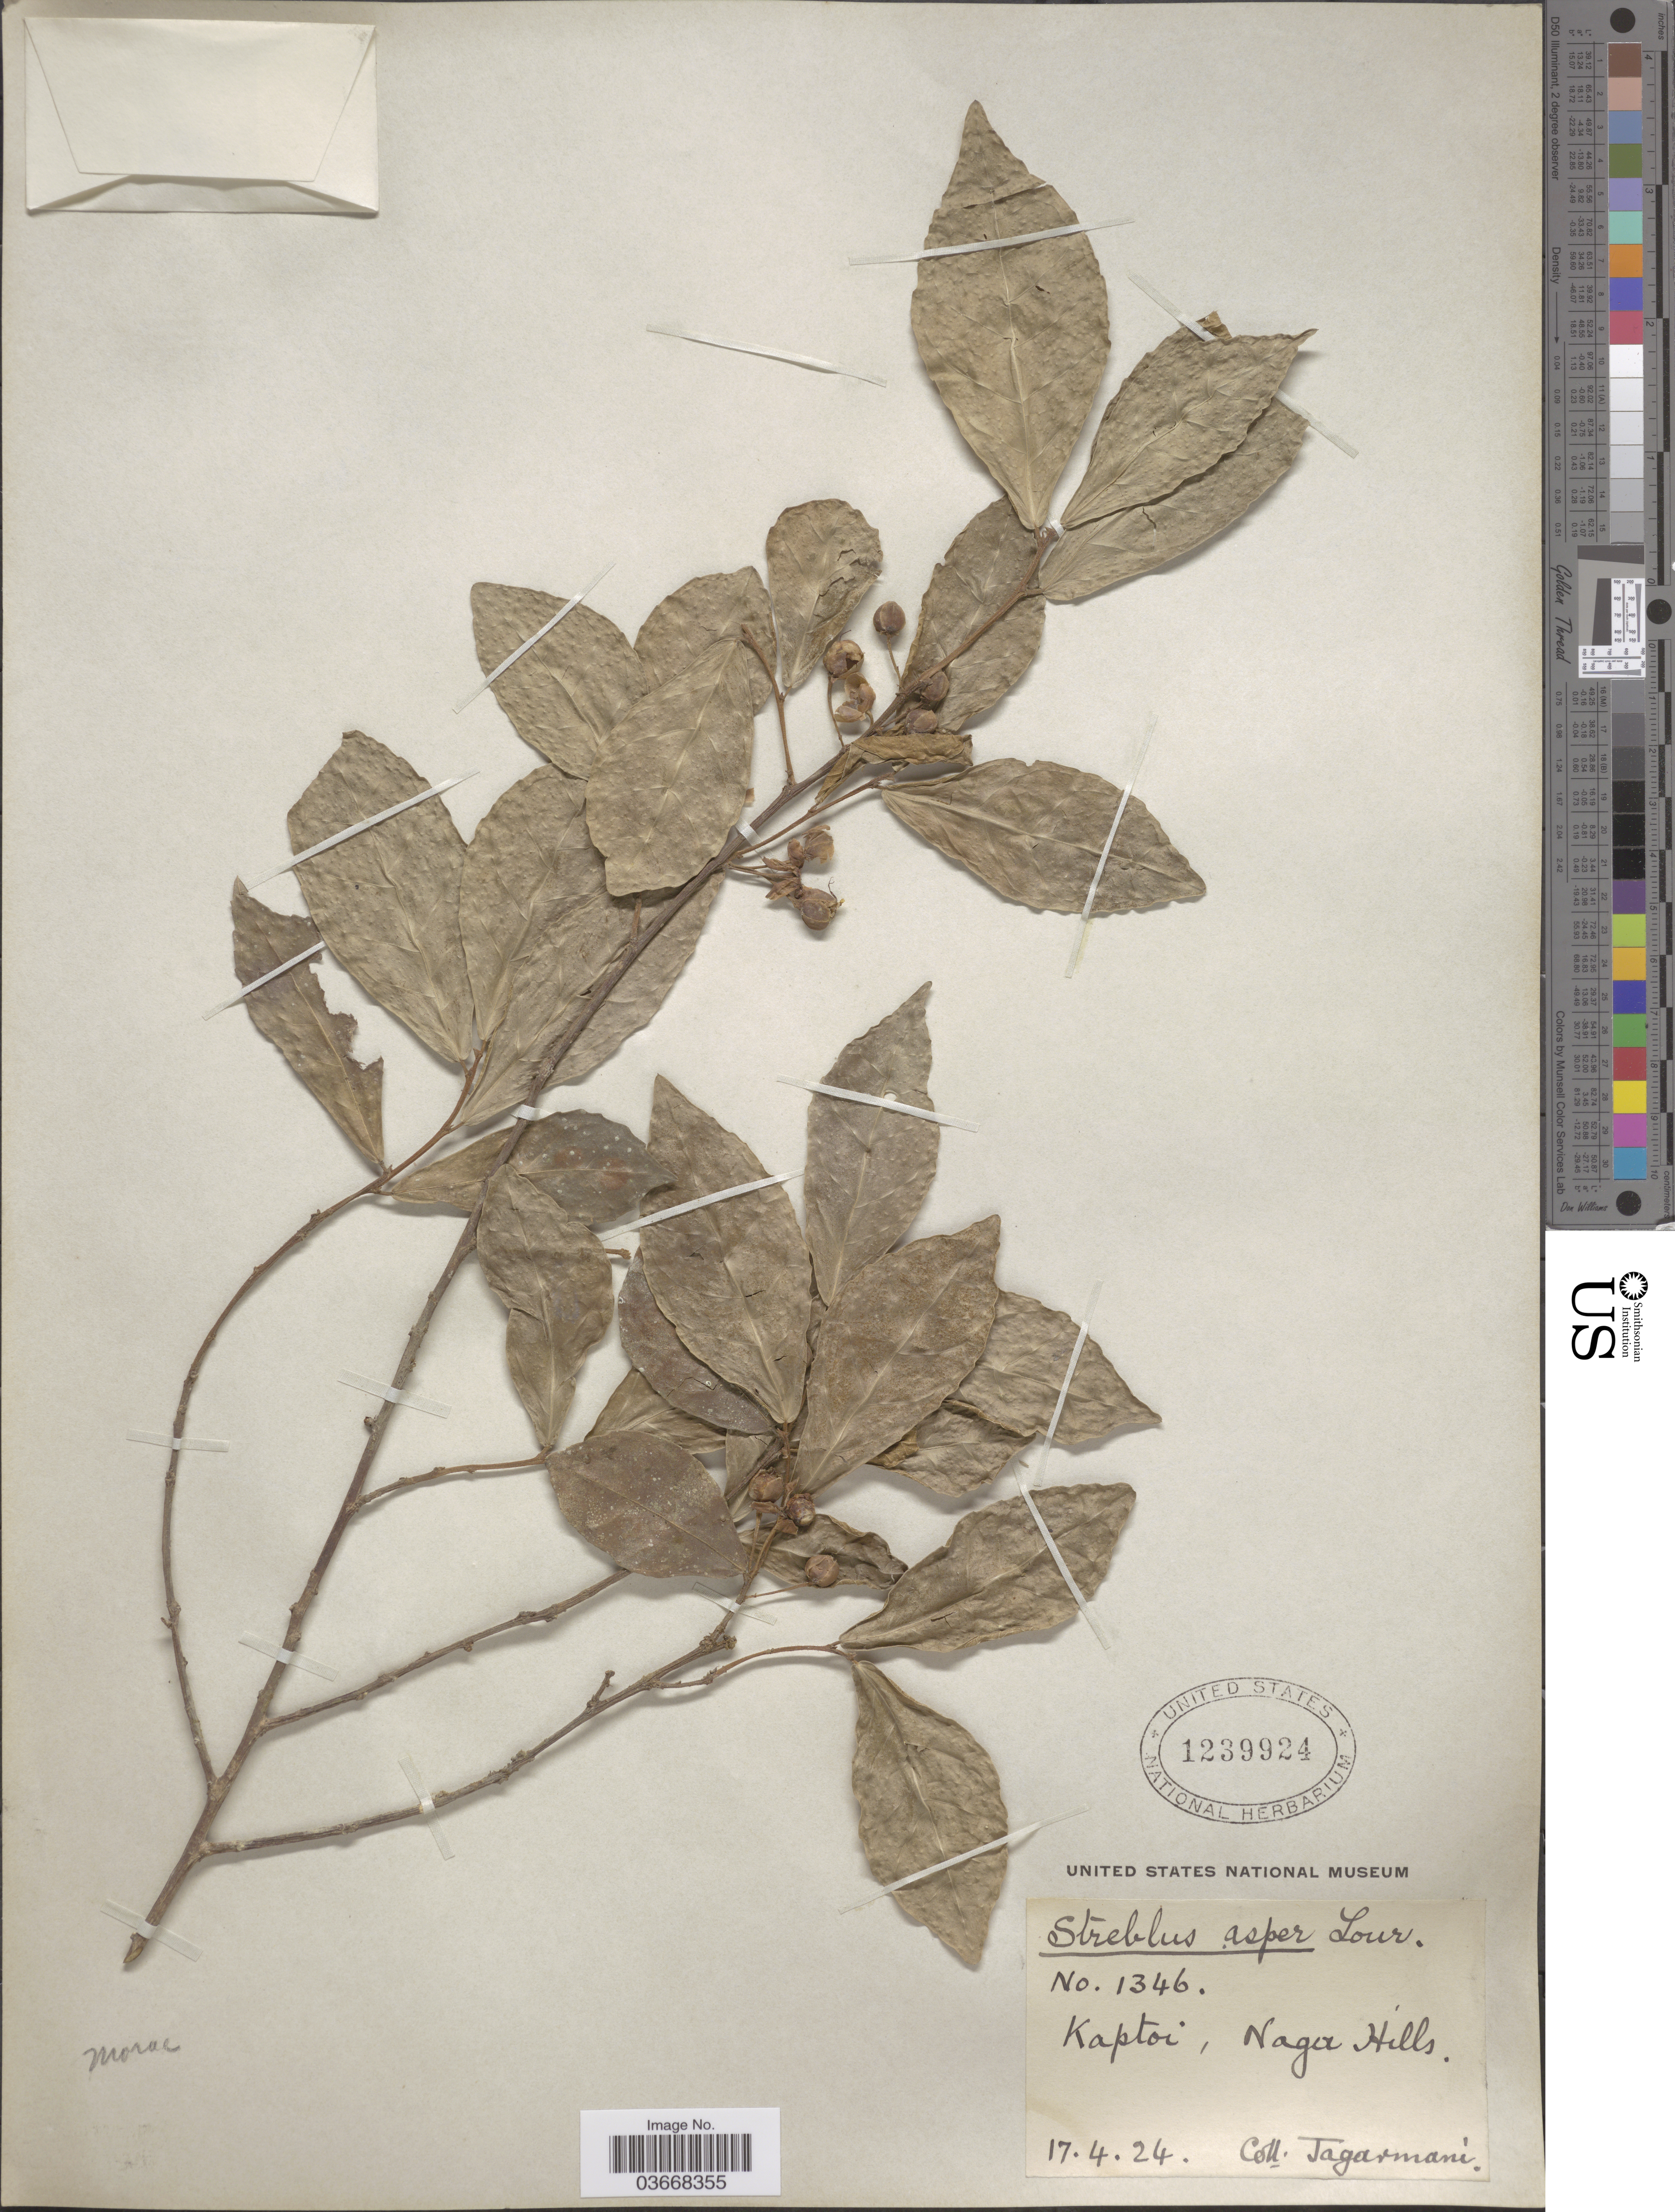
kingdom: Plantae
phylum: Tracheophyta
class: Magnoliopsida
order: Rosales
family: Moraceae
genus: Streblus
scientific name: Streblus asper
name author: Lour.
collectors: -. Jagarmani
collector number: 1346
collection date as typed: Transcribed d/m/y: 17/4/24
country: India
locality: Kaptoi, Naga Hills.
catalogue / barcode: US 1239924